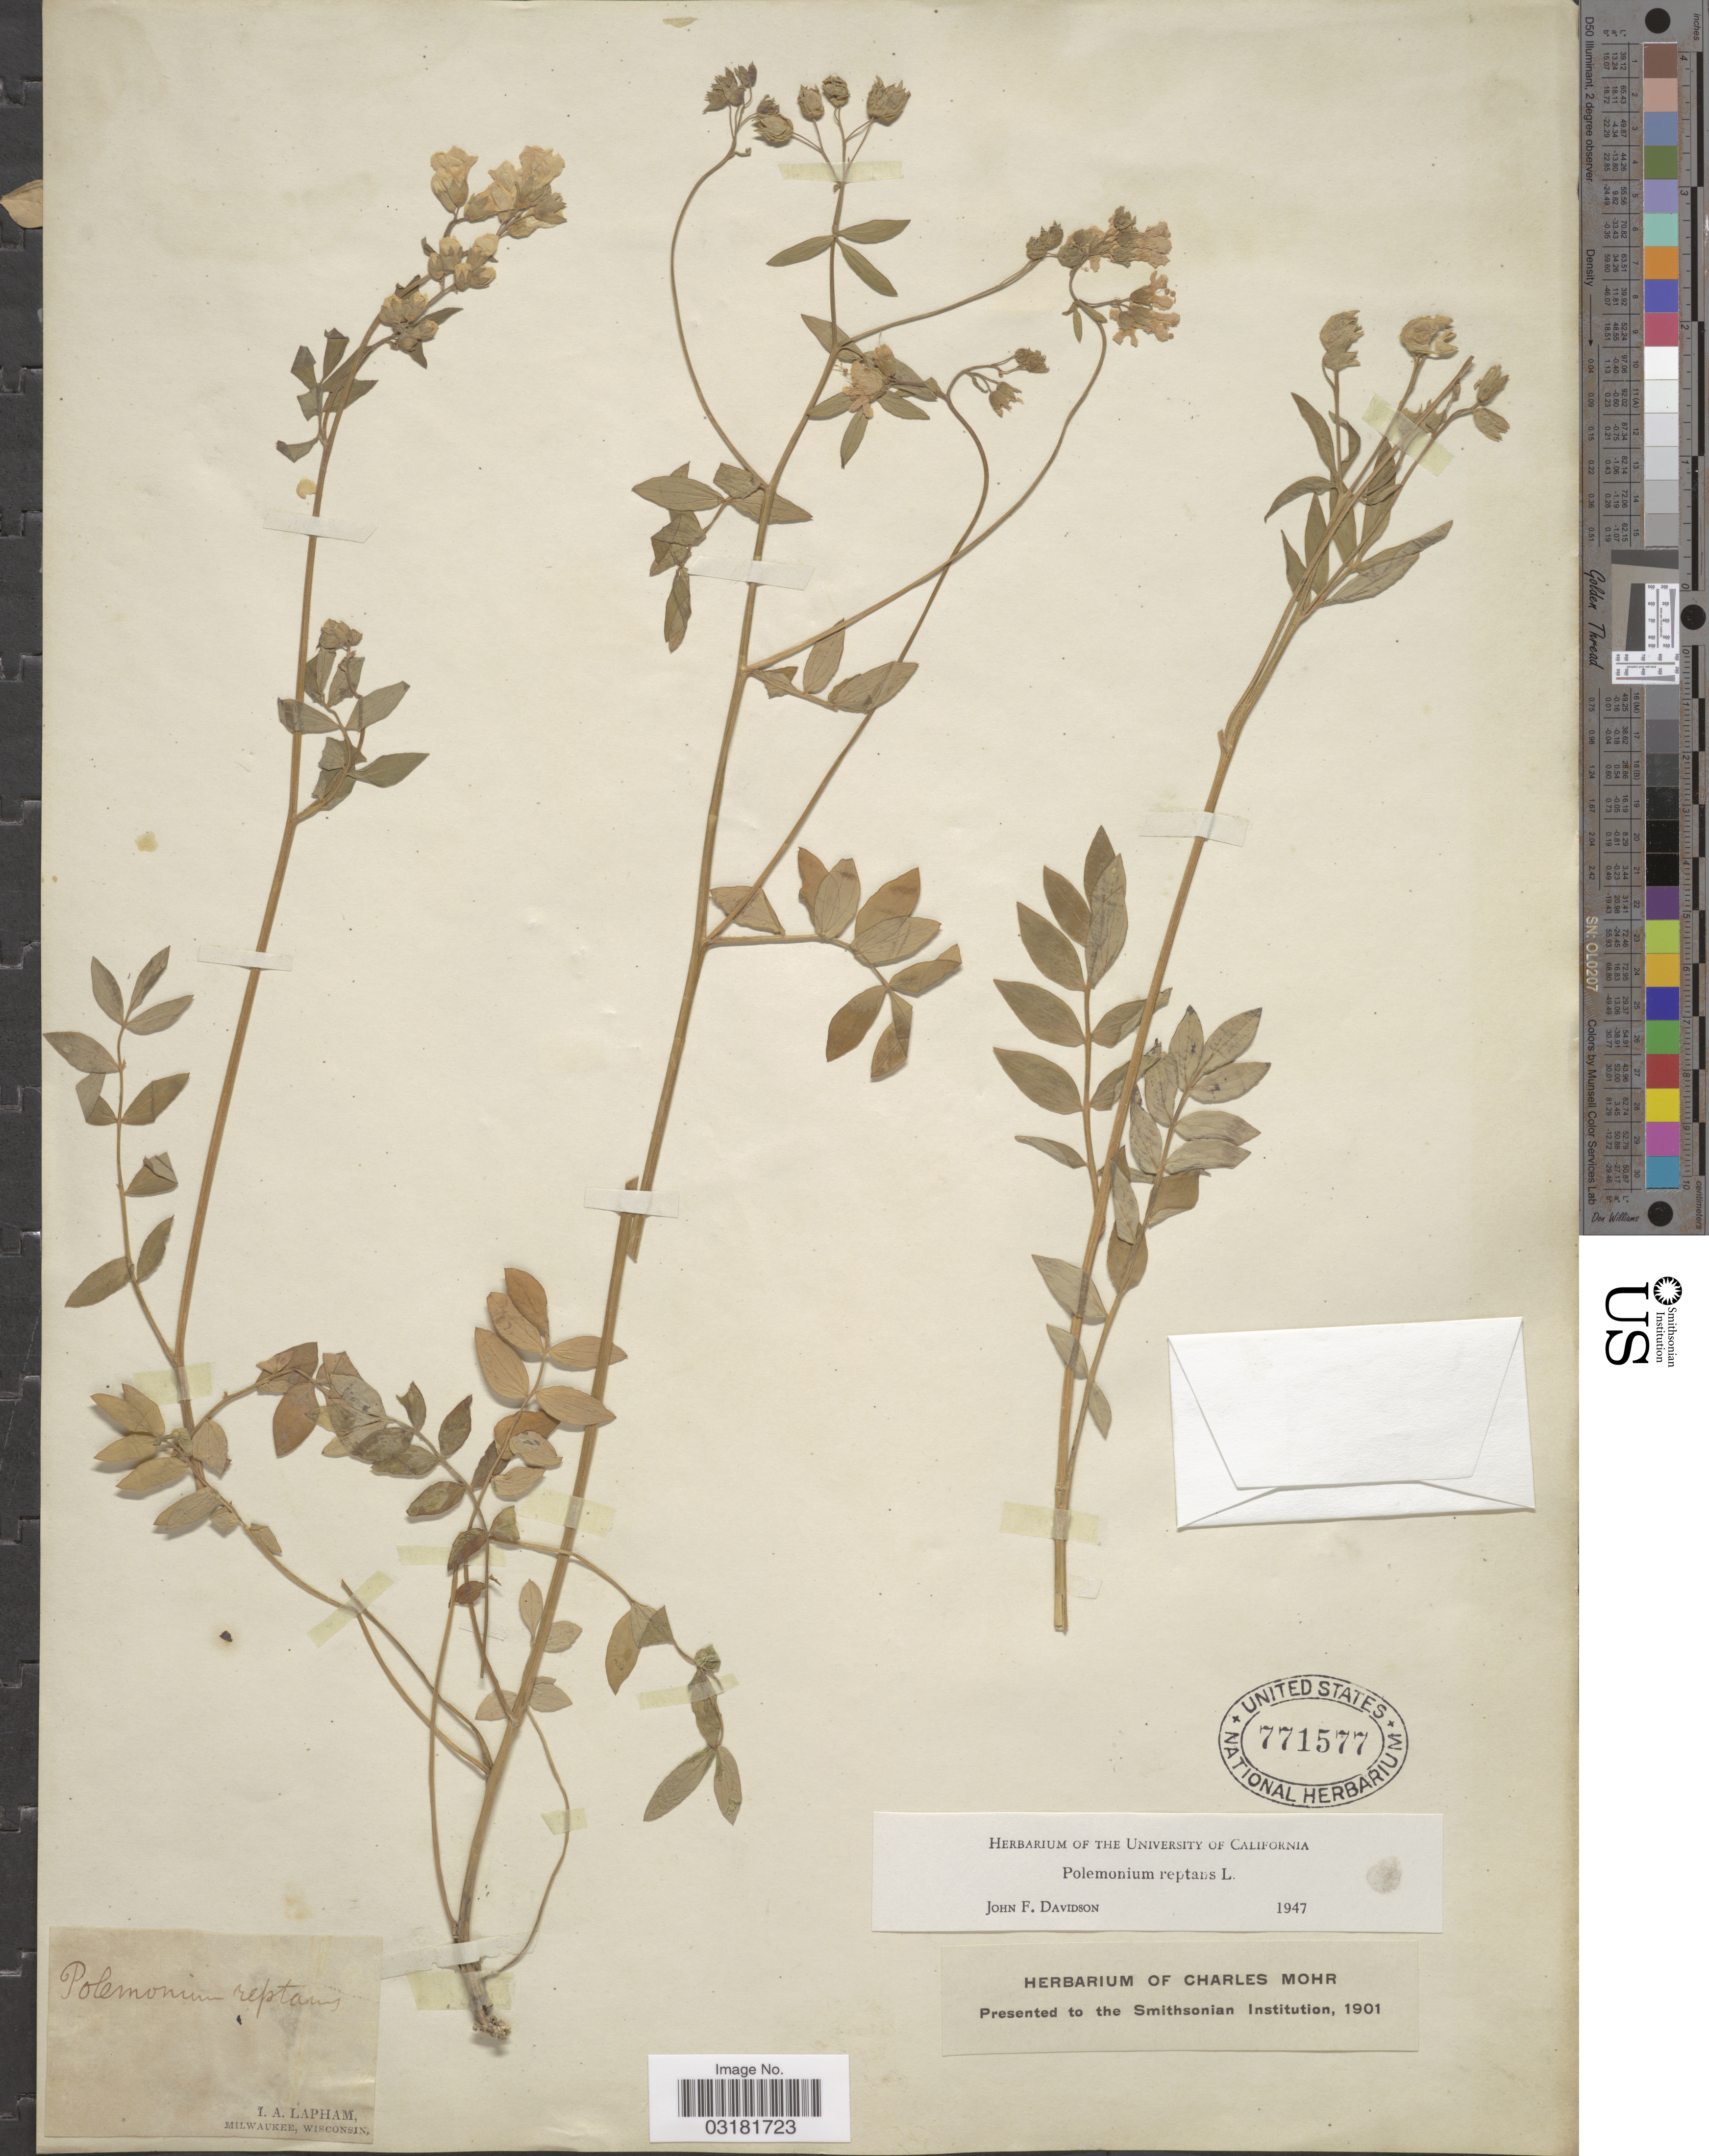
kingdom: Plantae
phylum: Tracheophyta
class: Magnoliopsida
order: Ericales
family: Polemoniaceae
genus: Polemonium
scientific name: Polemonium reptans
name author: L.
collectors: I. Lapham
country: United States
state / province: Wisconsin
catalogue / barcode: US 771577